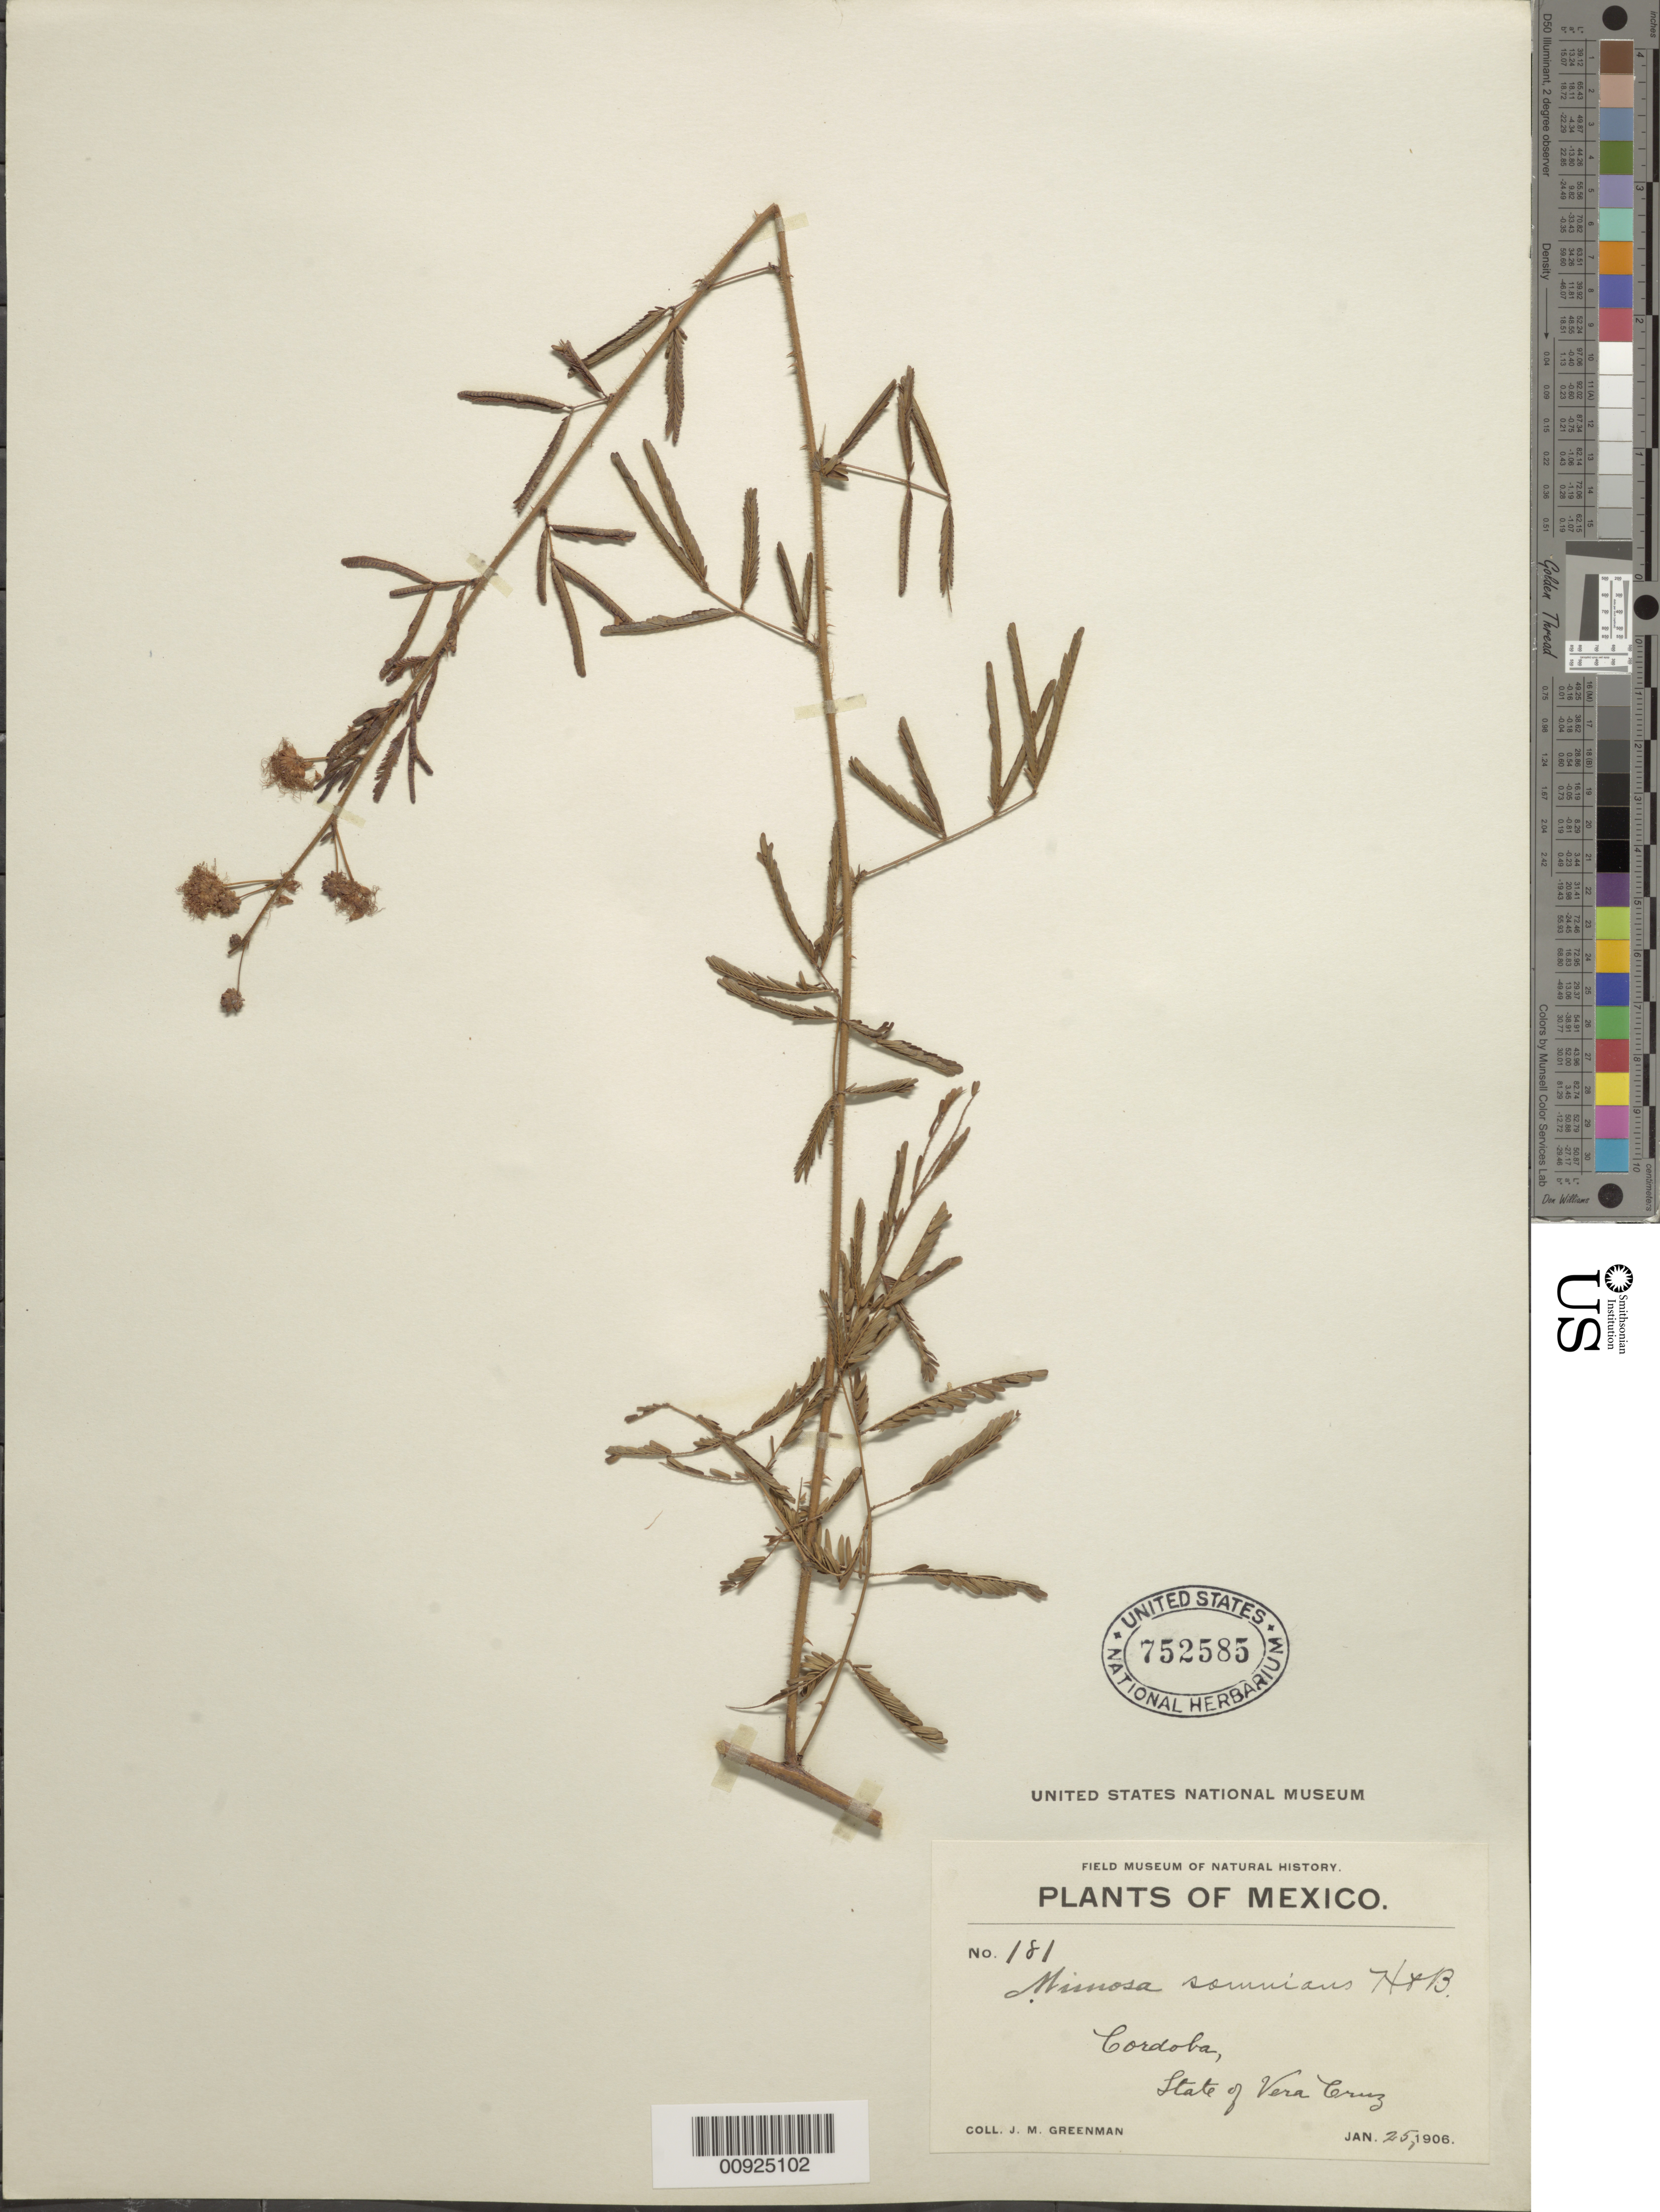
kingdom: Plantae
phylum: Tracheophyta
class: Magnoliopsida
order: Fabales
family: Fabaceae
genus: Mimosa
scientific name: Mimosa somnians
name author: Humb. & Bonpl. ex Willd.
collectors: J. M. Greenman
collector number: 181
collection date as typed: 25 Jan 1906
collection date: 1906-01-25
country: Mexico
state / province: Veracruz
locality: Córdoba, State of Veracruz.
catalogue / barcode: US 752585